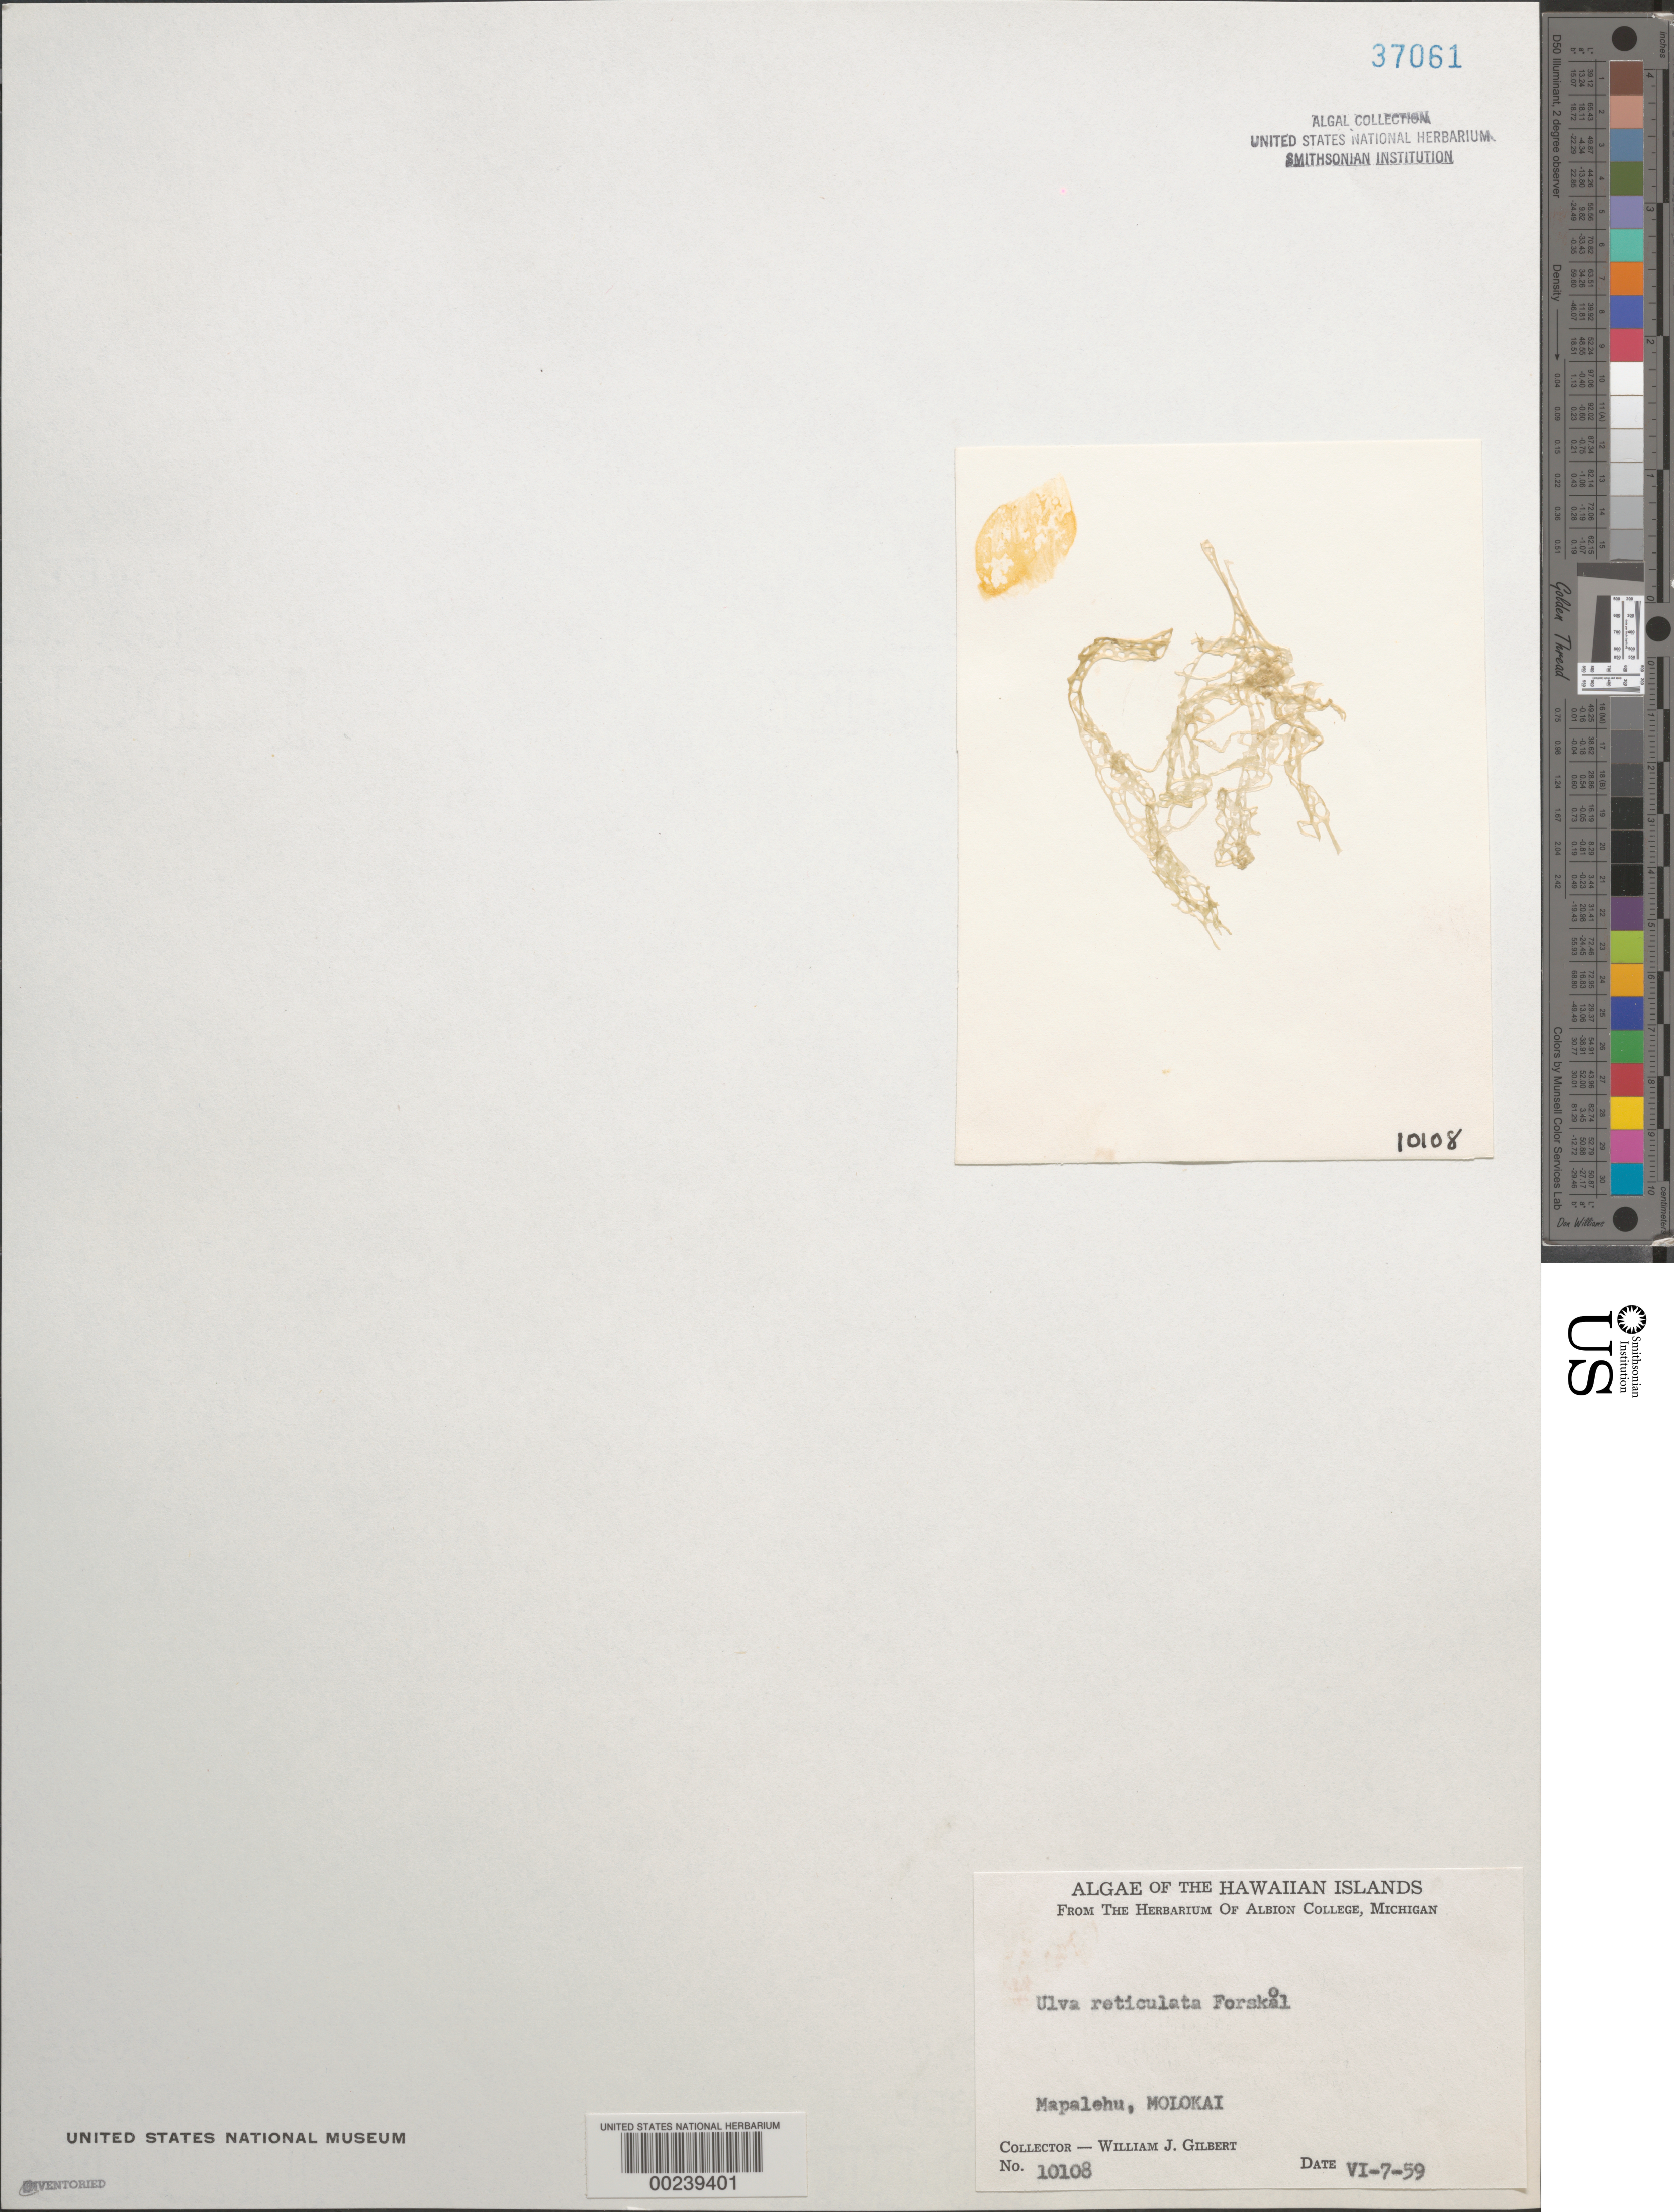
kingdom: Plantae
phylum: Chlorophyta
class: Ulvophyceae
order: Ulvales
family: Ulvaceae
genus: Ulva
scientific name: Ulva reticulata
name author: Forssk.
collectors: W. J. Gilbert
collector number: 10108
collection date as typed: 07 Jun 1959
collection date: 1959-06-07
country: United States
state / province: Hawaii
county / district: Maui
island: Moloka'i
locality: Mapalehu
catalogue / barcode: US 37061